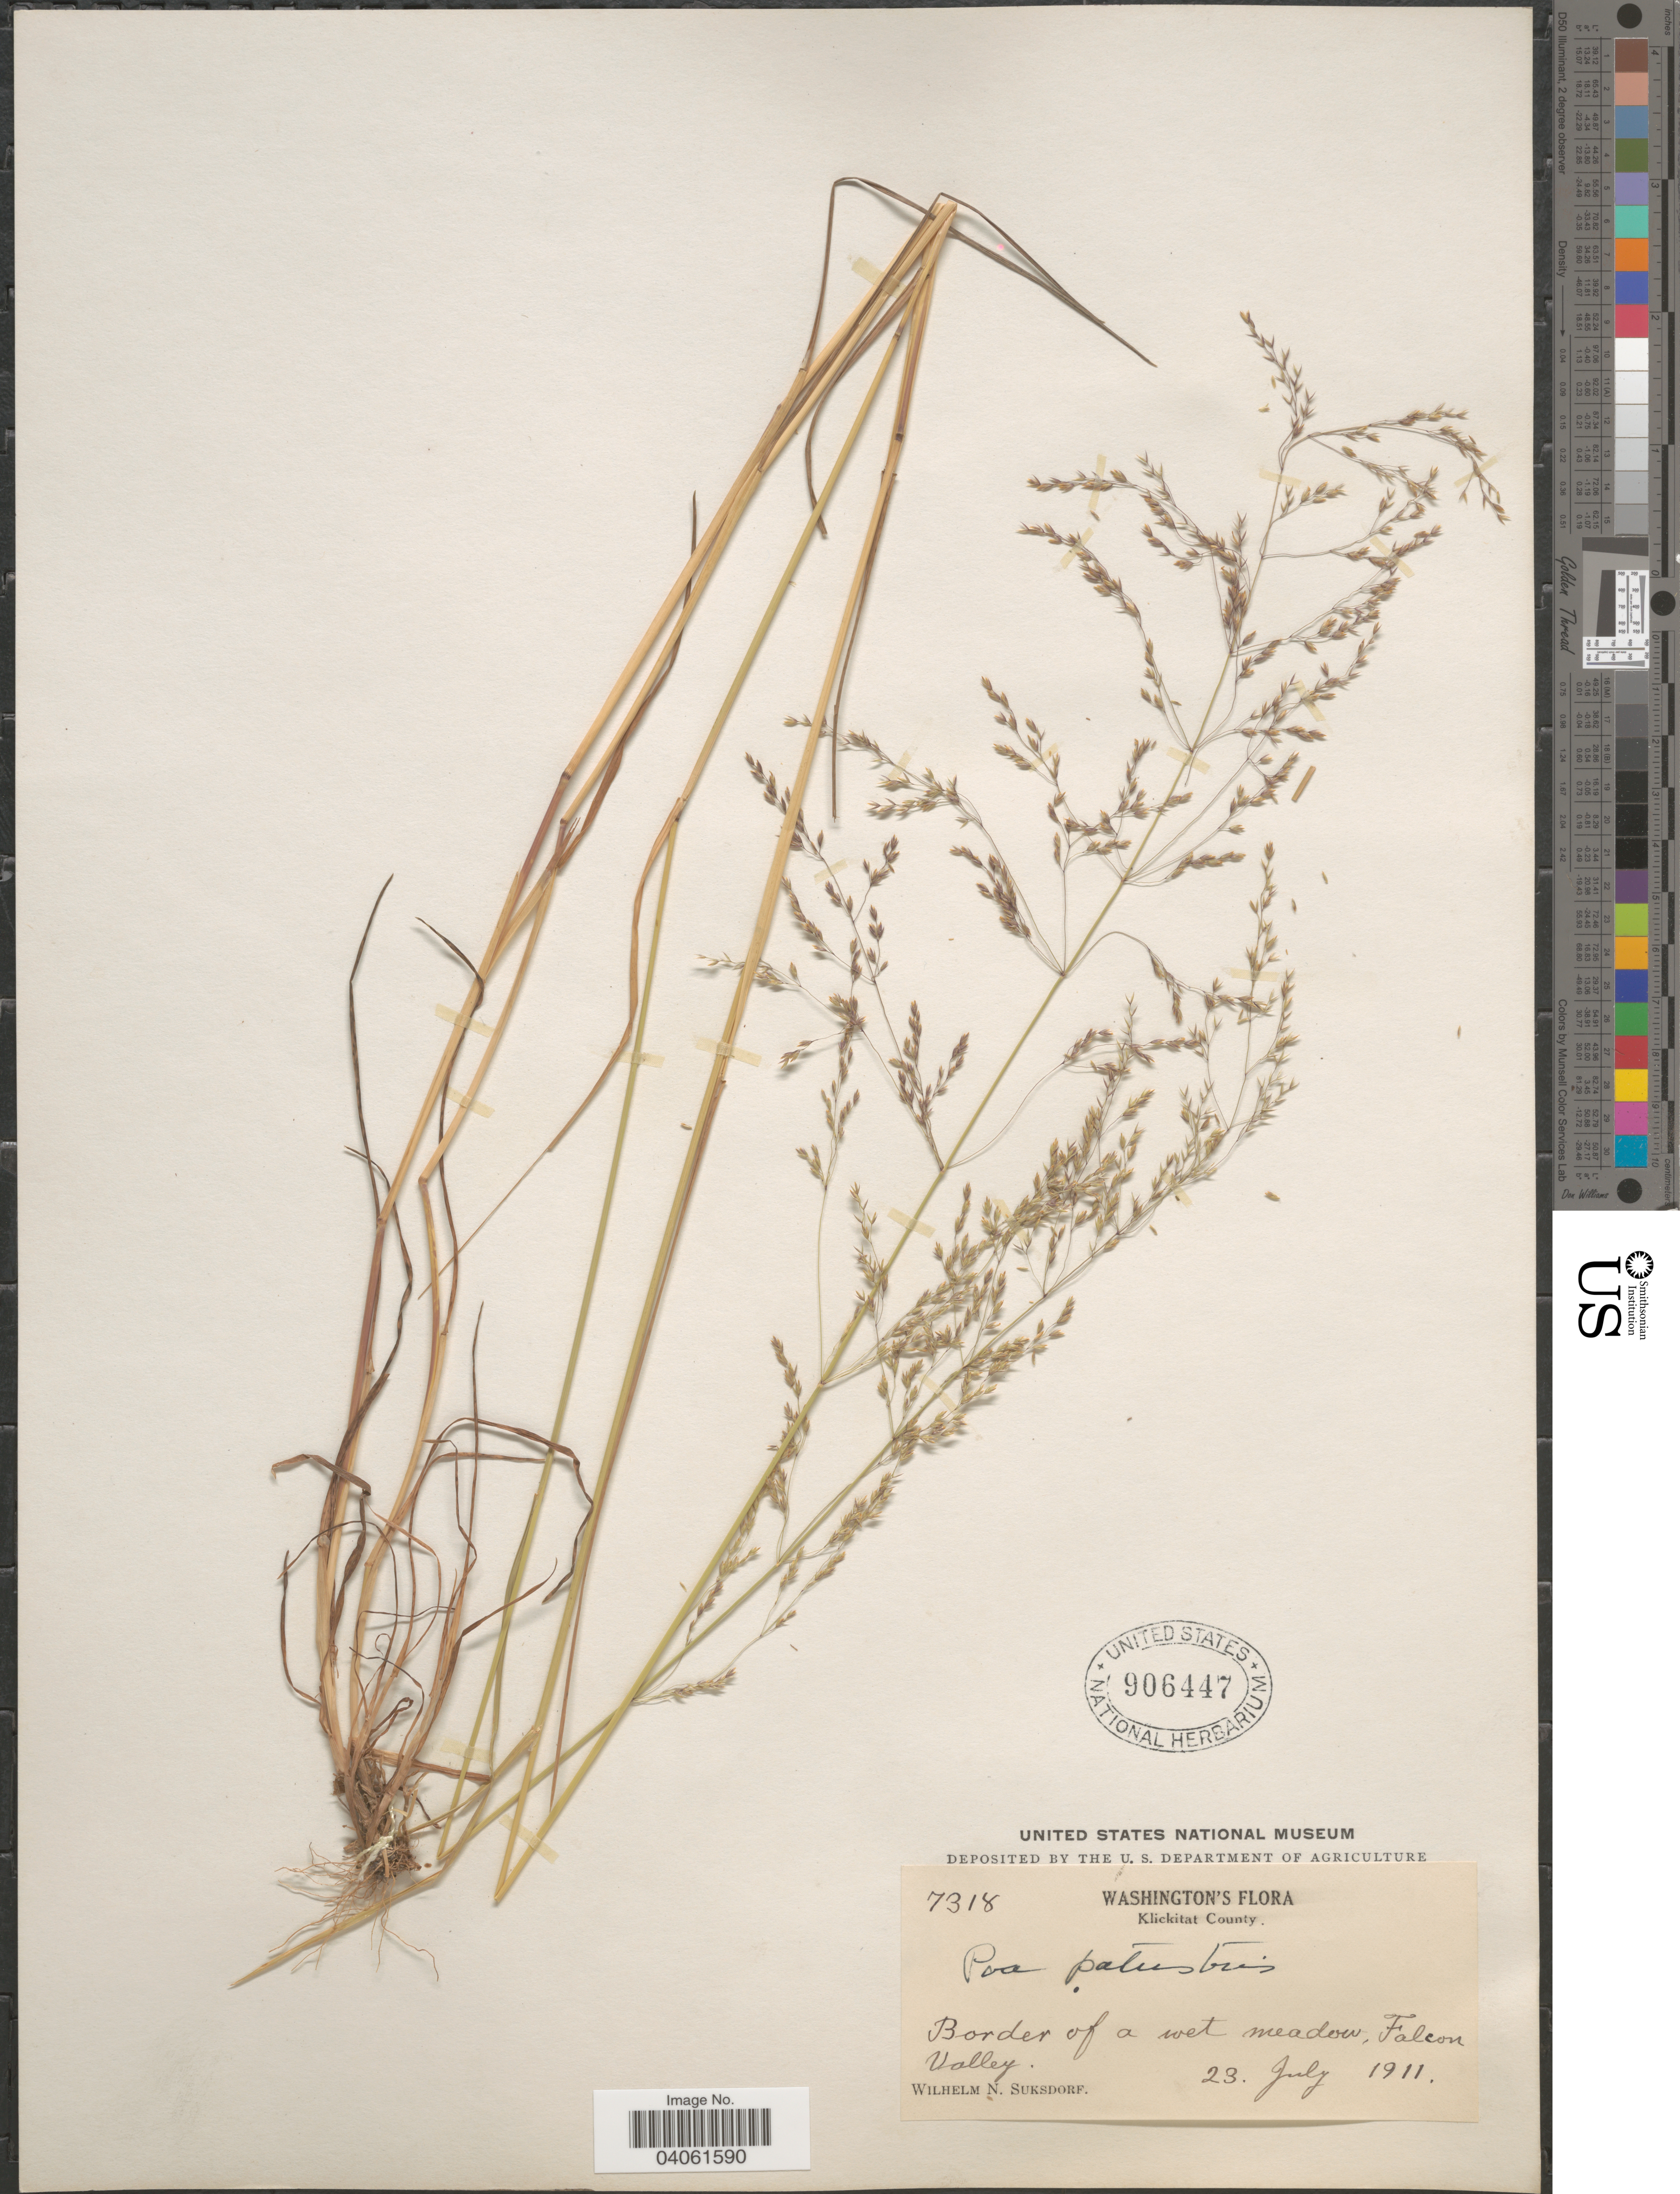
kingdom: Plantae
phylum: Tracheophyta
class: Liliopsida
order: Poales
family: Poaceae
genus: Poa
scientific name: Poa palustris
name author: L.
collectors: W. N. Suksdorf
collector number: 7318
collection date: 1911-07-23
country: United States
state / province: Washington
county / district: Klickitat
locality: Klickitat County. Border of a wet meadow, Falcon Valley.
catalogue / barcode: US 906447